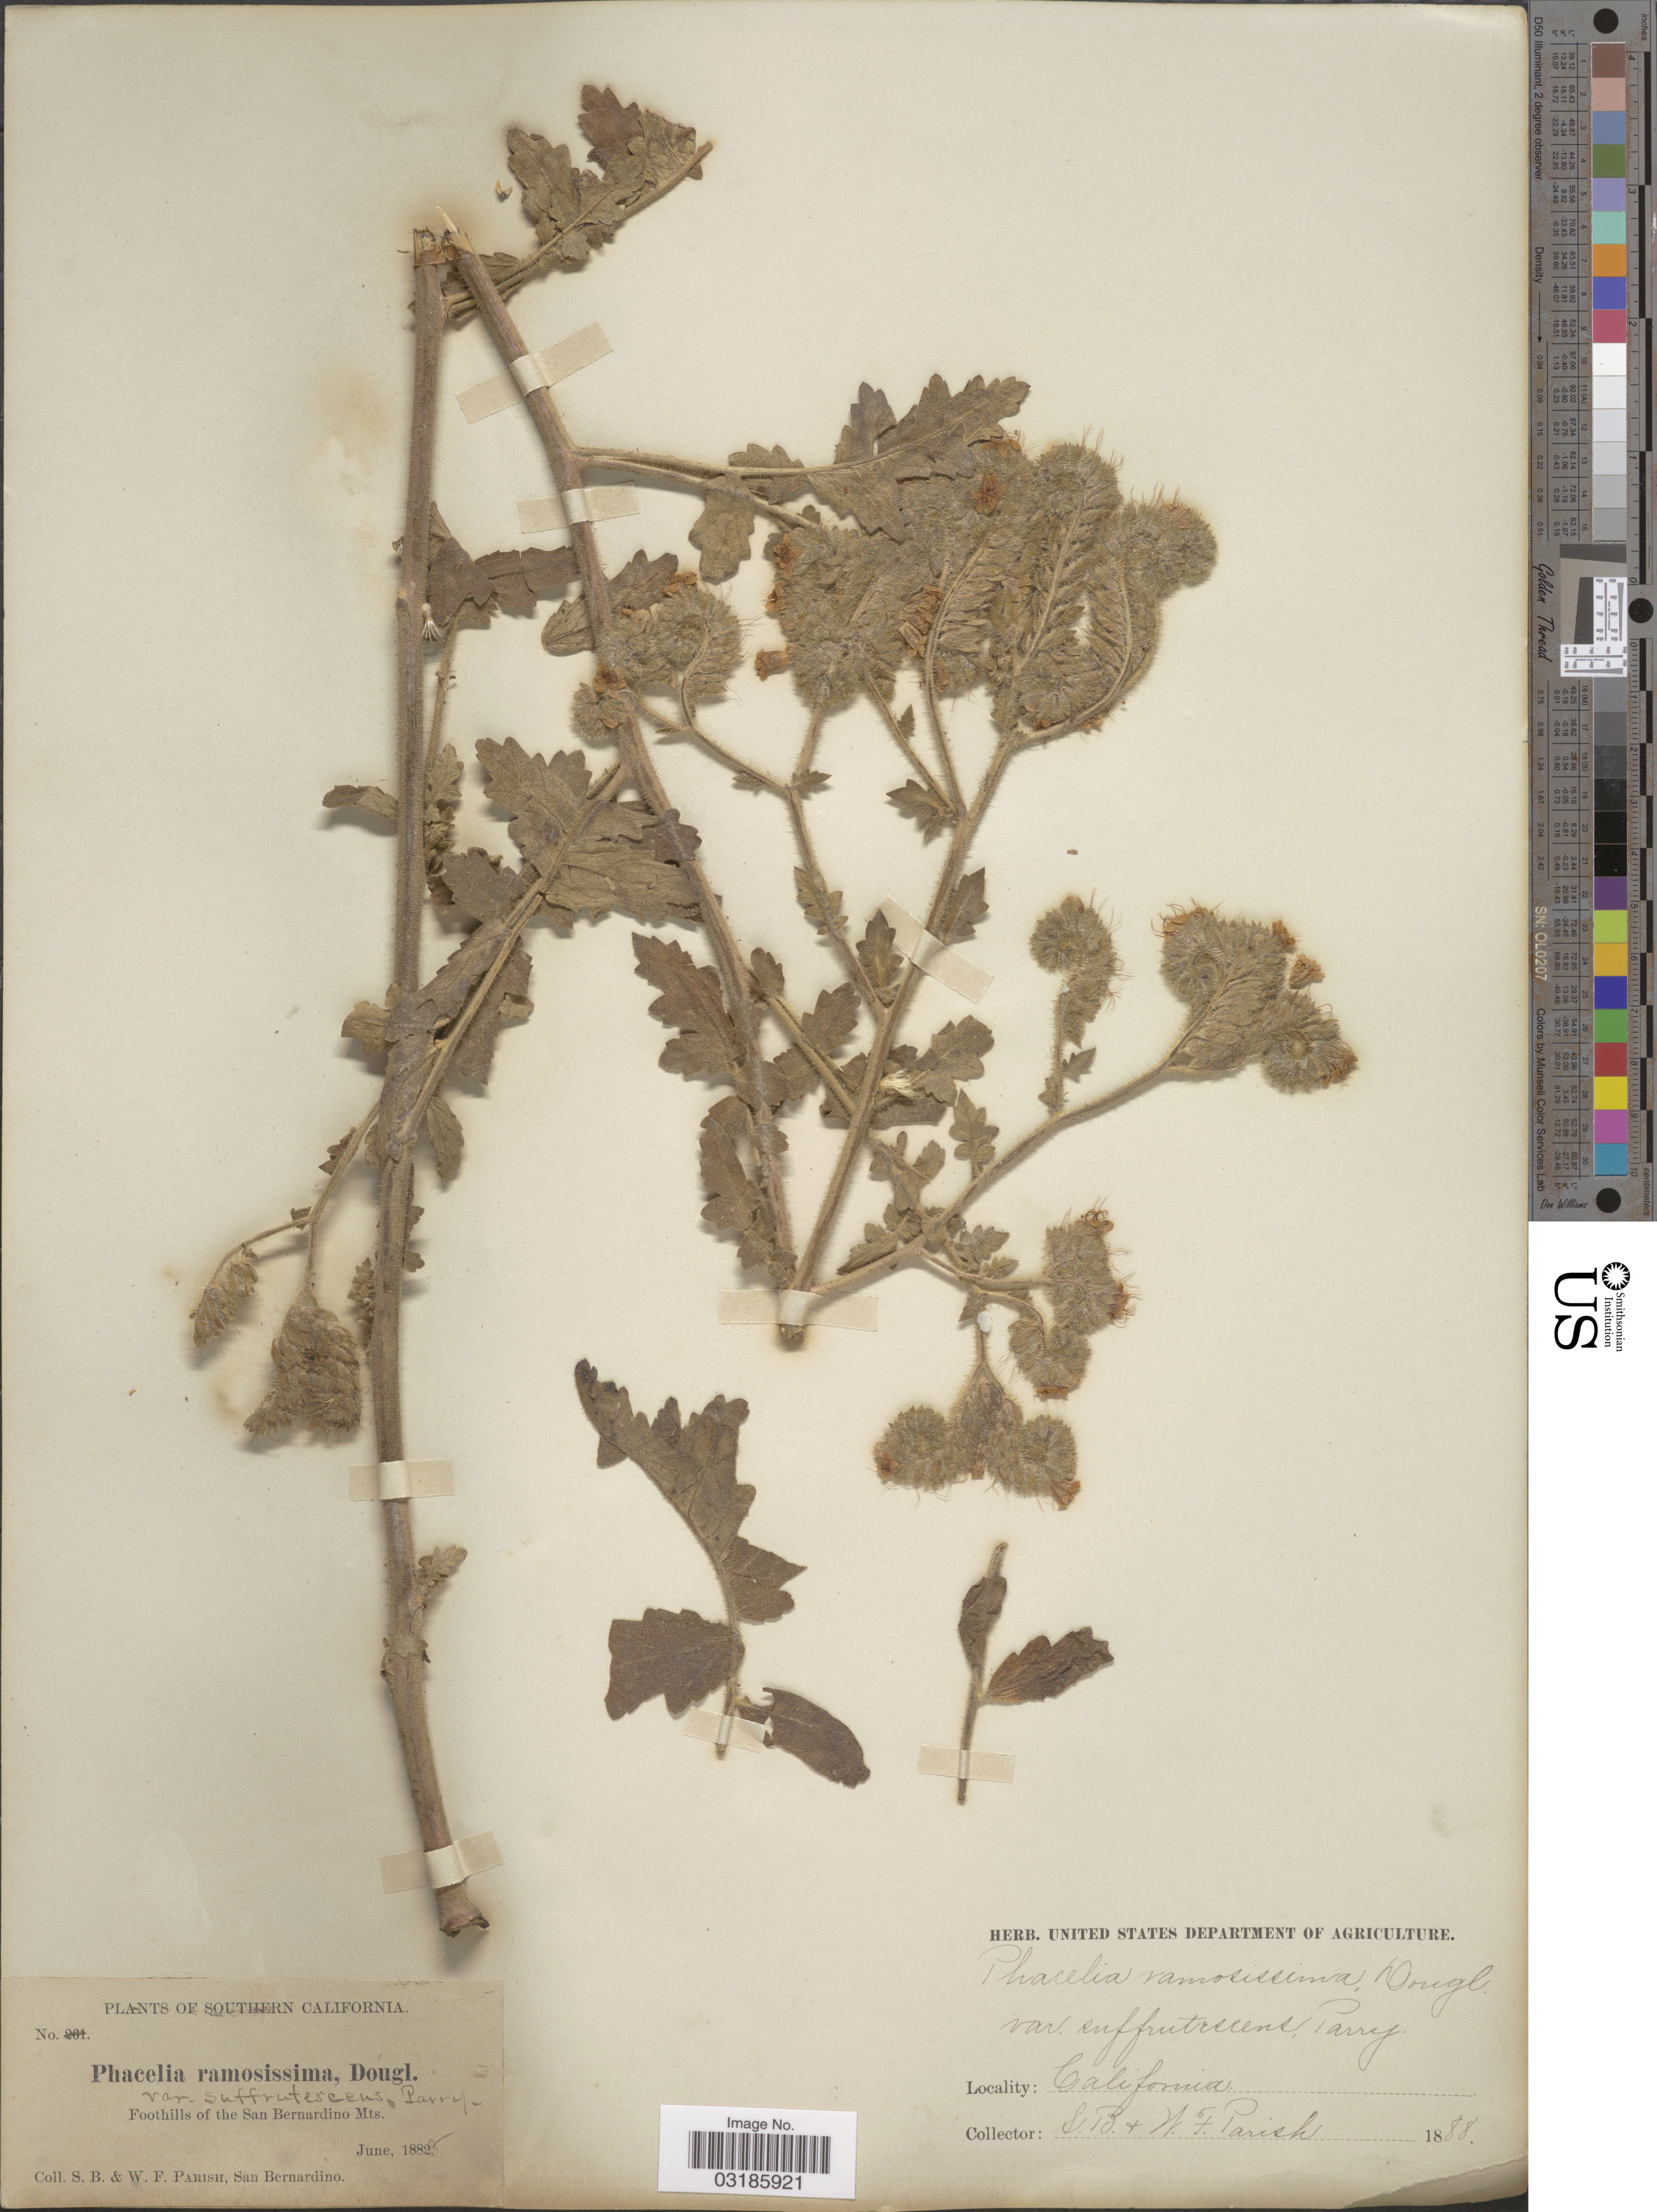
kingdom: Plantae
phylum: Tracheophyta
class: Magnoliopsida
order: Boraginales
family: Hydrophyllaceae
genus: Phacelia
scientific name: Phacelia ramosissima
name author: Douglas ex Lehm.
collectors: S. B. Parish & W. F. Parish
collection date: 1888-06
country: United States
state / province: California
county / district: San Bernardino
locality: Southern California. Foothills of the San Bernardino Mts.